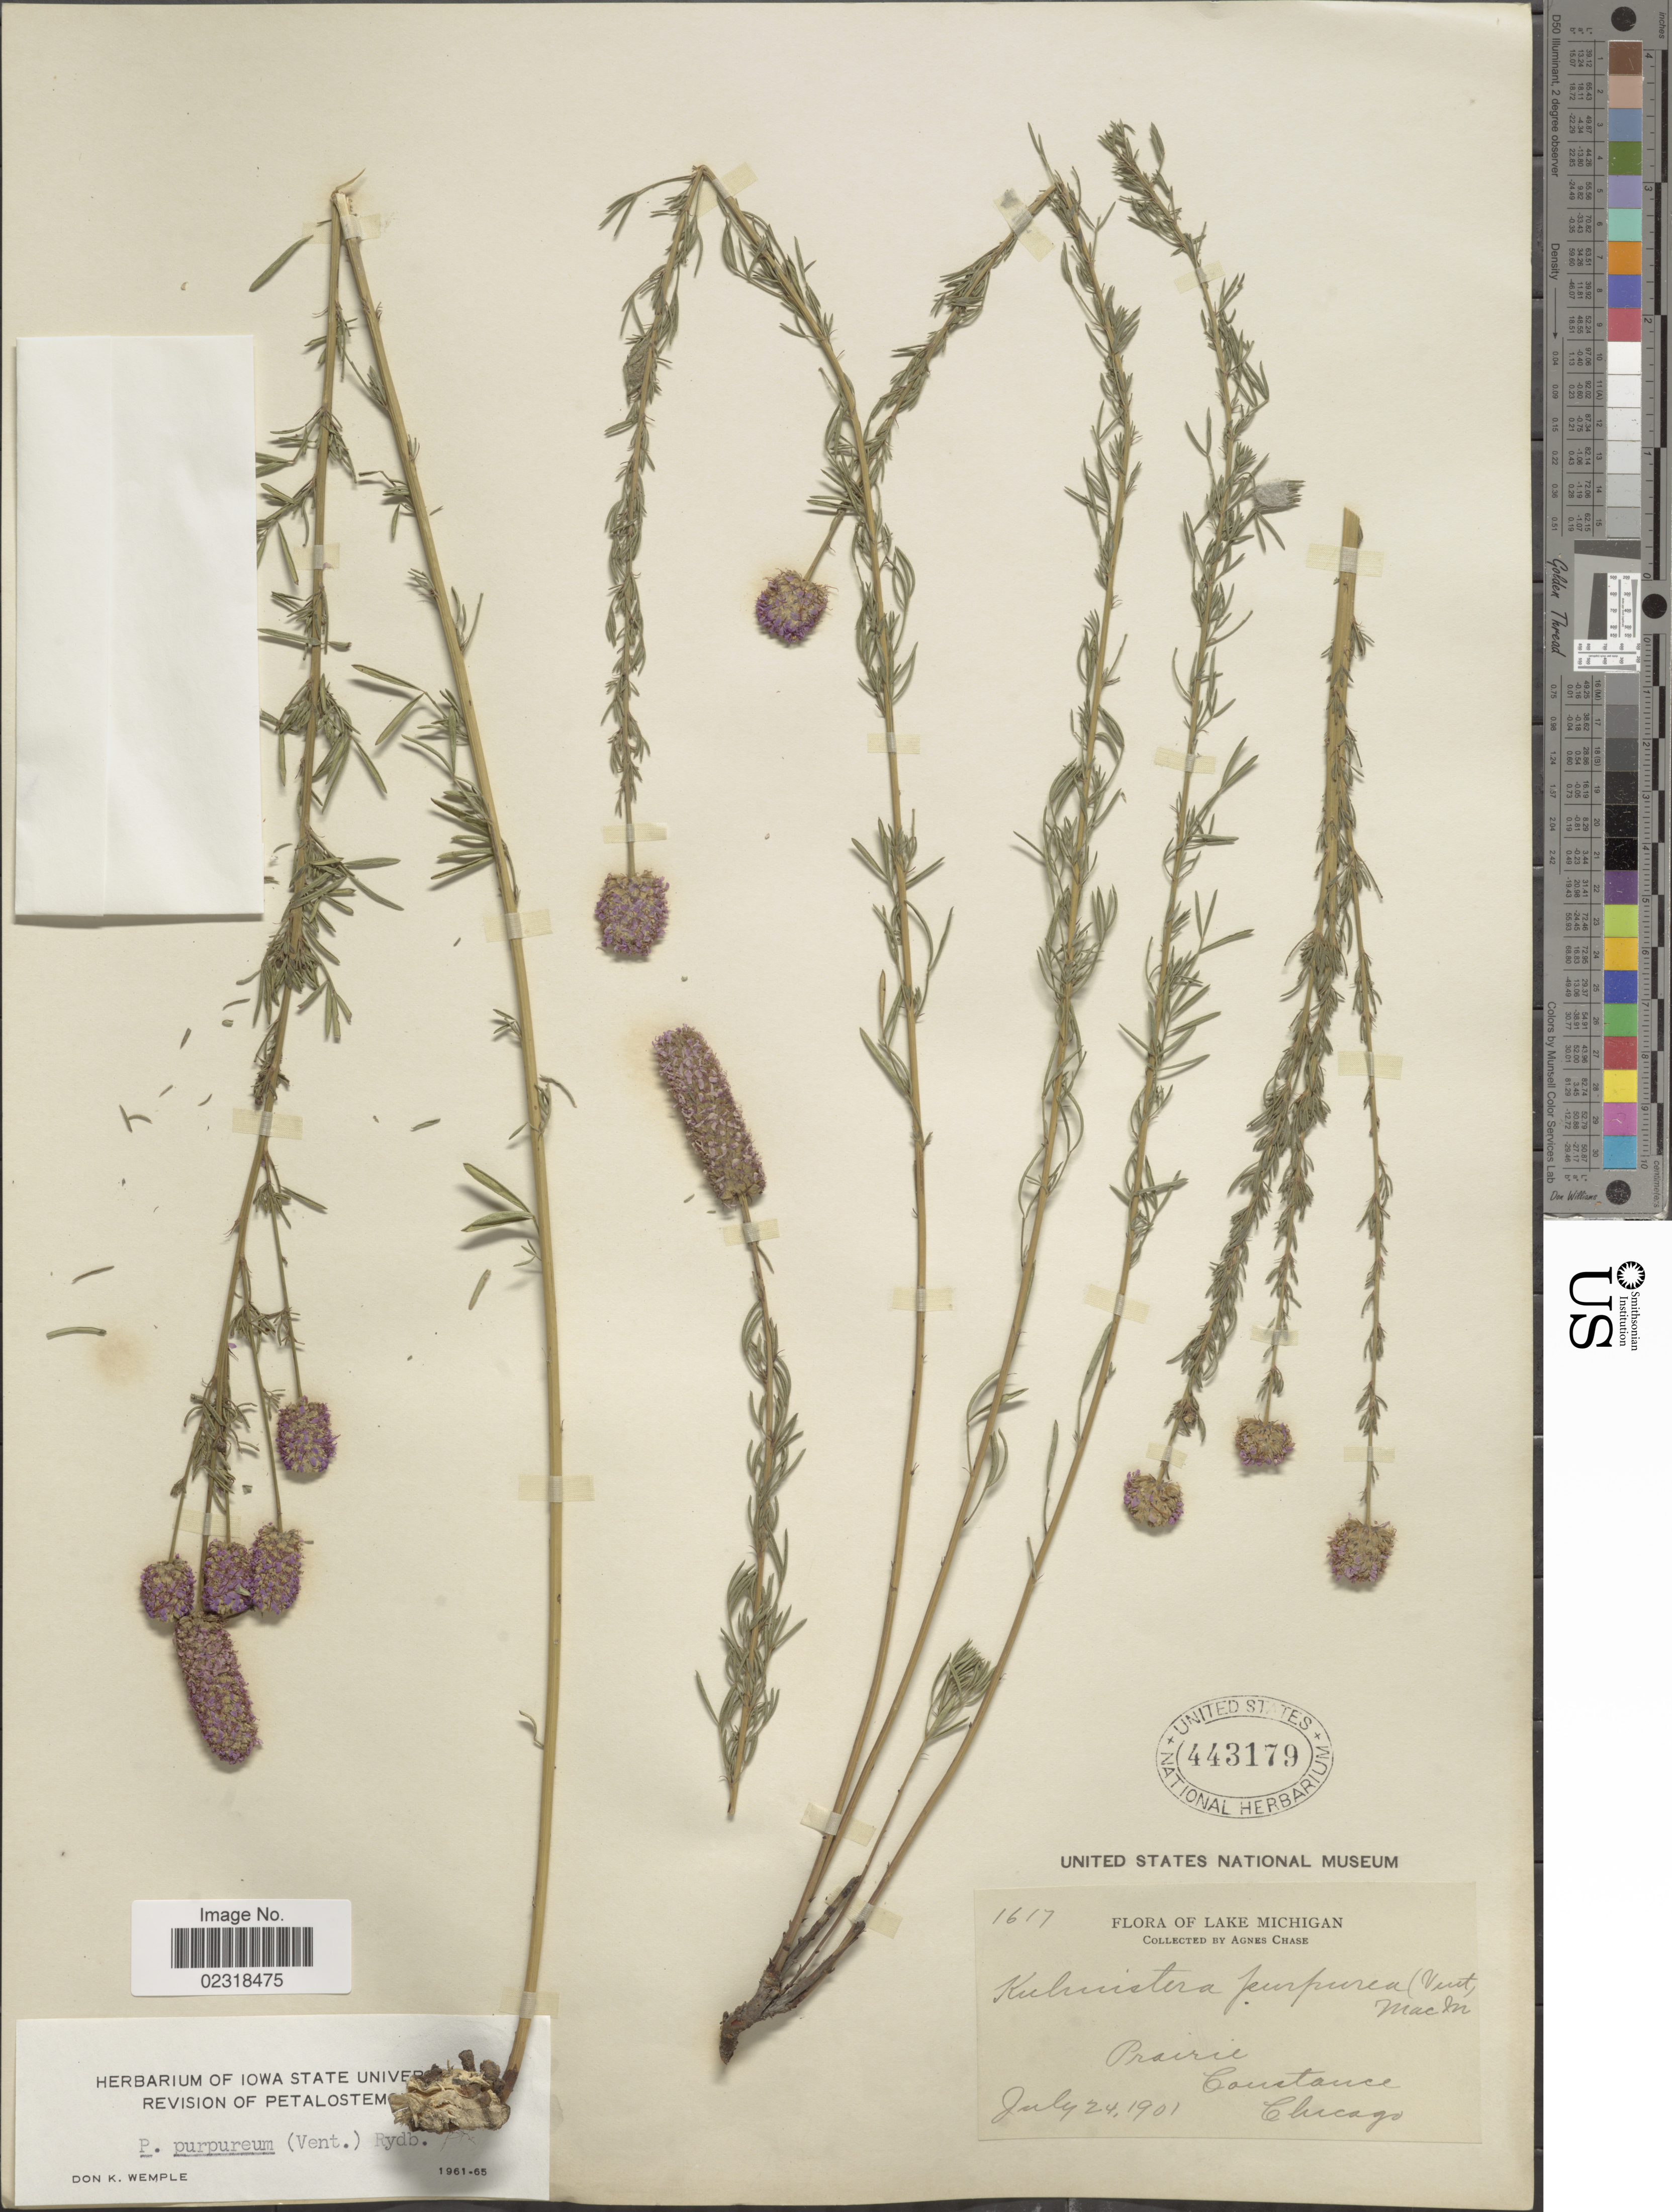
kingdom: Plantae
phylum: Tracheophyta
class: Magnoliopsida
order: Fabales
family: Fabaceae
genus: Dalea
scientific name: Dalea purpurea var. purpurea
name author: Vent.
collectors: A. Chase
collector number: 1617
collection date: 1901-07-24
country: United States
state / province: Illinois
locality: Lake Michigan, Constance, Chicago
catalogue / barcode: US 443179